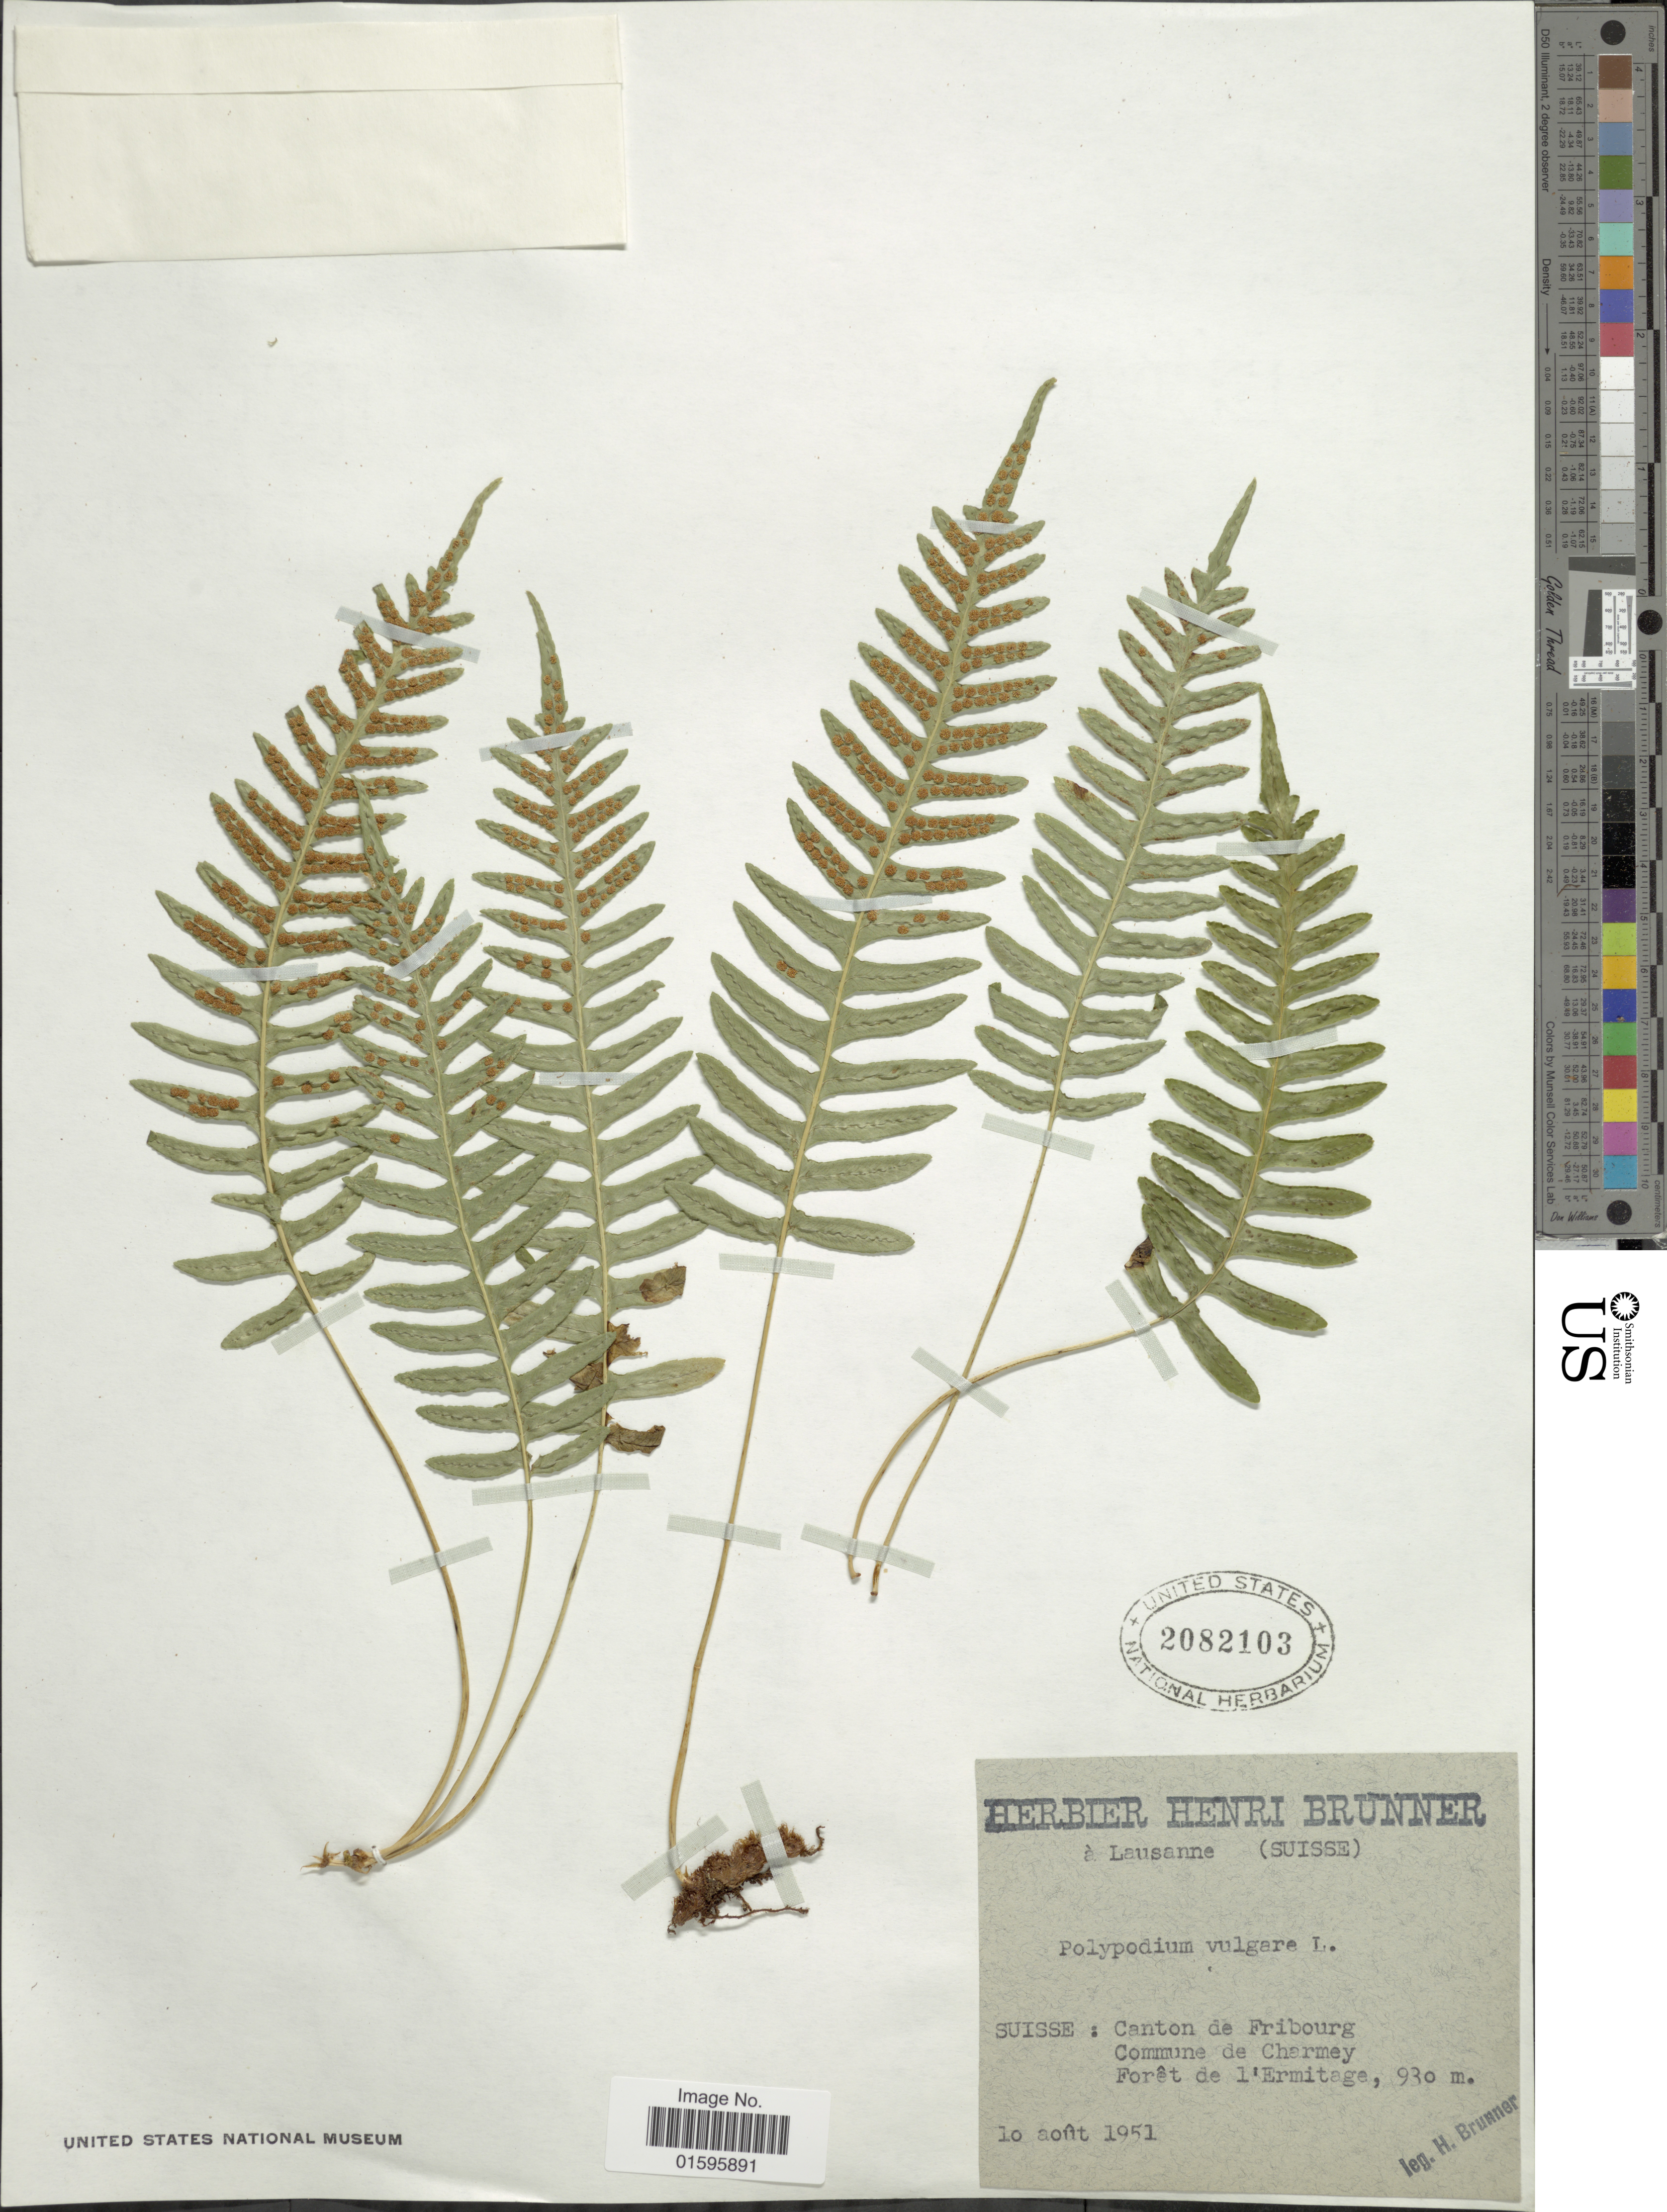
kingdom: Plantae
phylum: Tracheophyta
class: Polypodiopsida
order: Polypodiales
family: Polypodiaceae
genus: Polypodium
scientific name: Polypodium vulgare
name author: L.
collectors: H. Brunner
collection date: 1951-08-10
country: Switzerland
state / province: Fribourg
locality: Suisse: Canton de Fribourg, Commune de Charmey, Foret de l'Ermitage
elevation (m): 930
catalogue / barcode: US 2082103